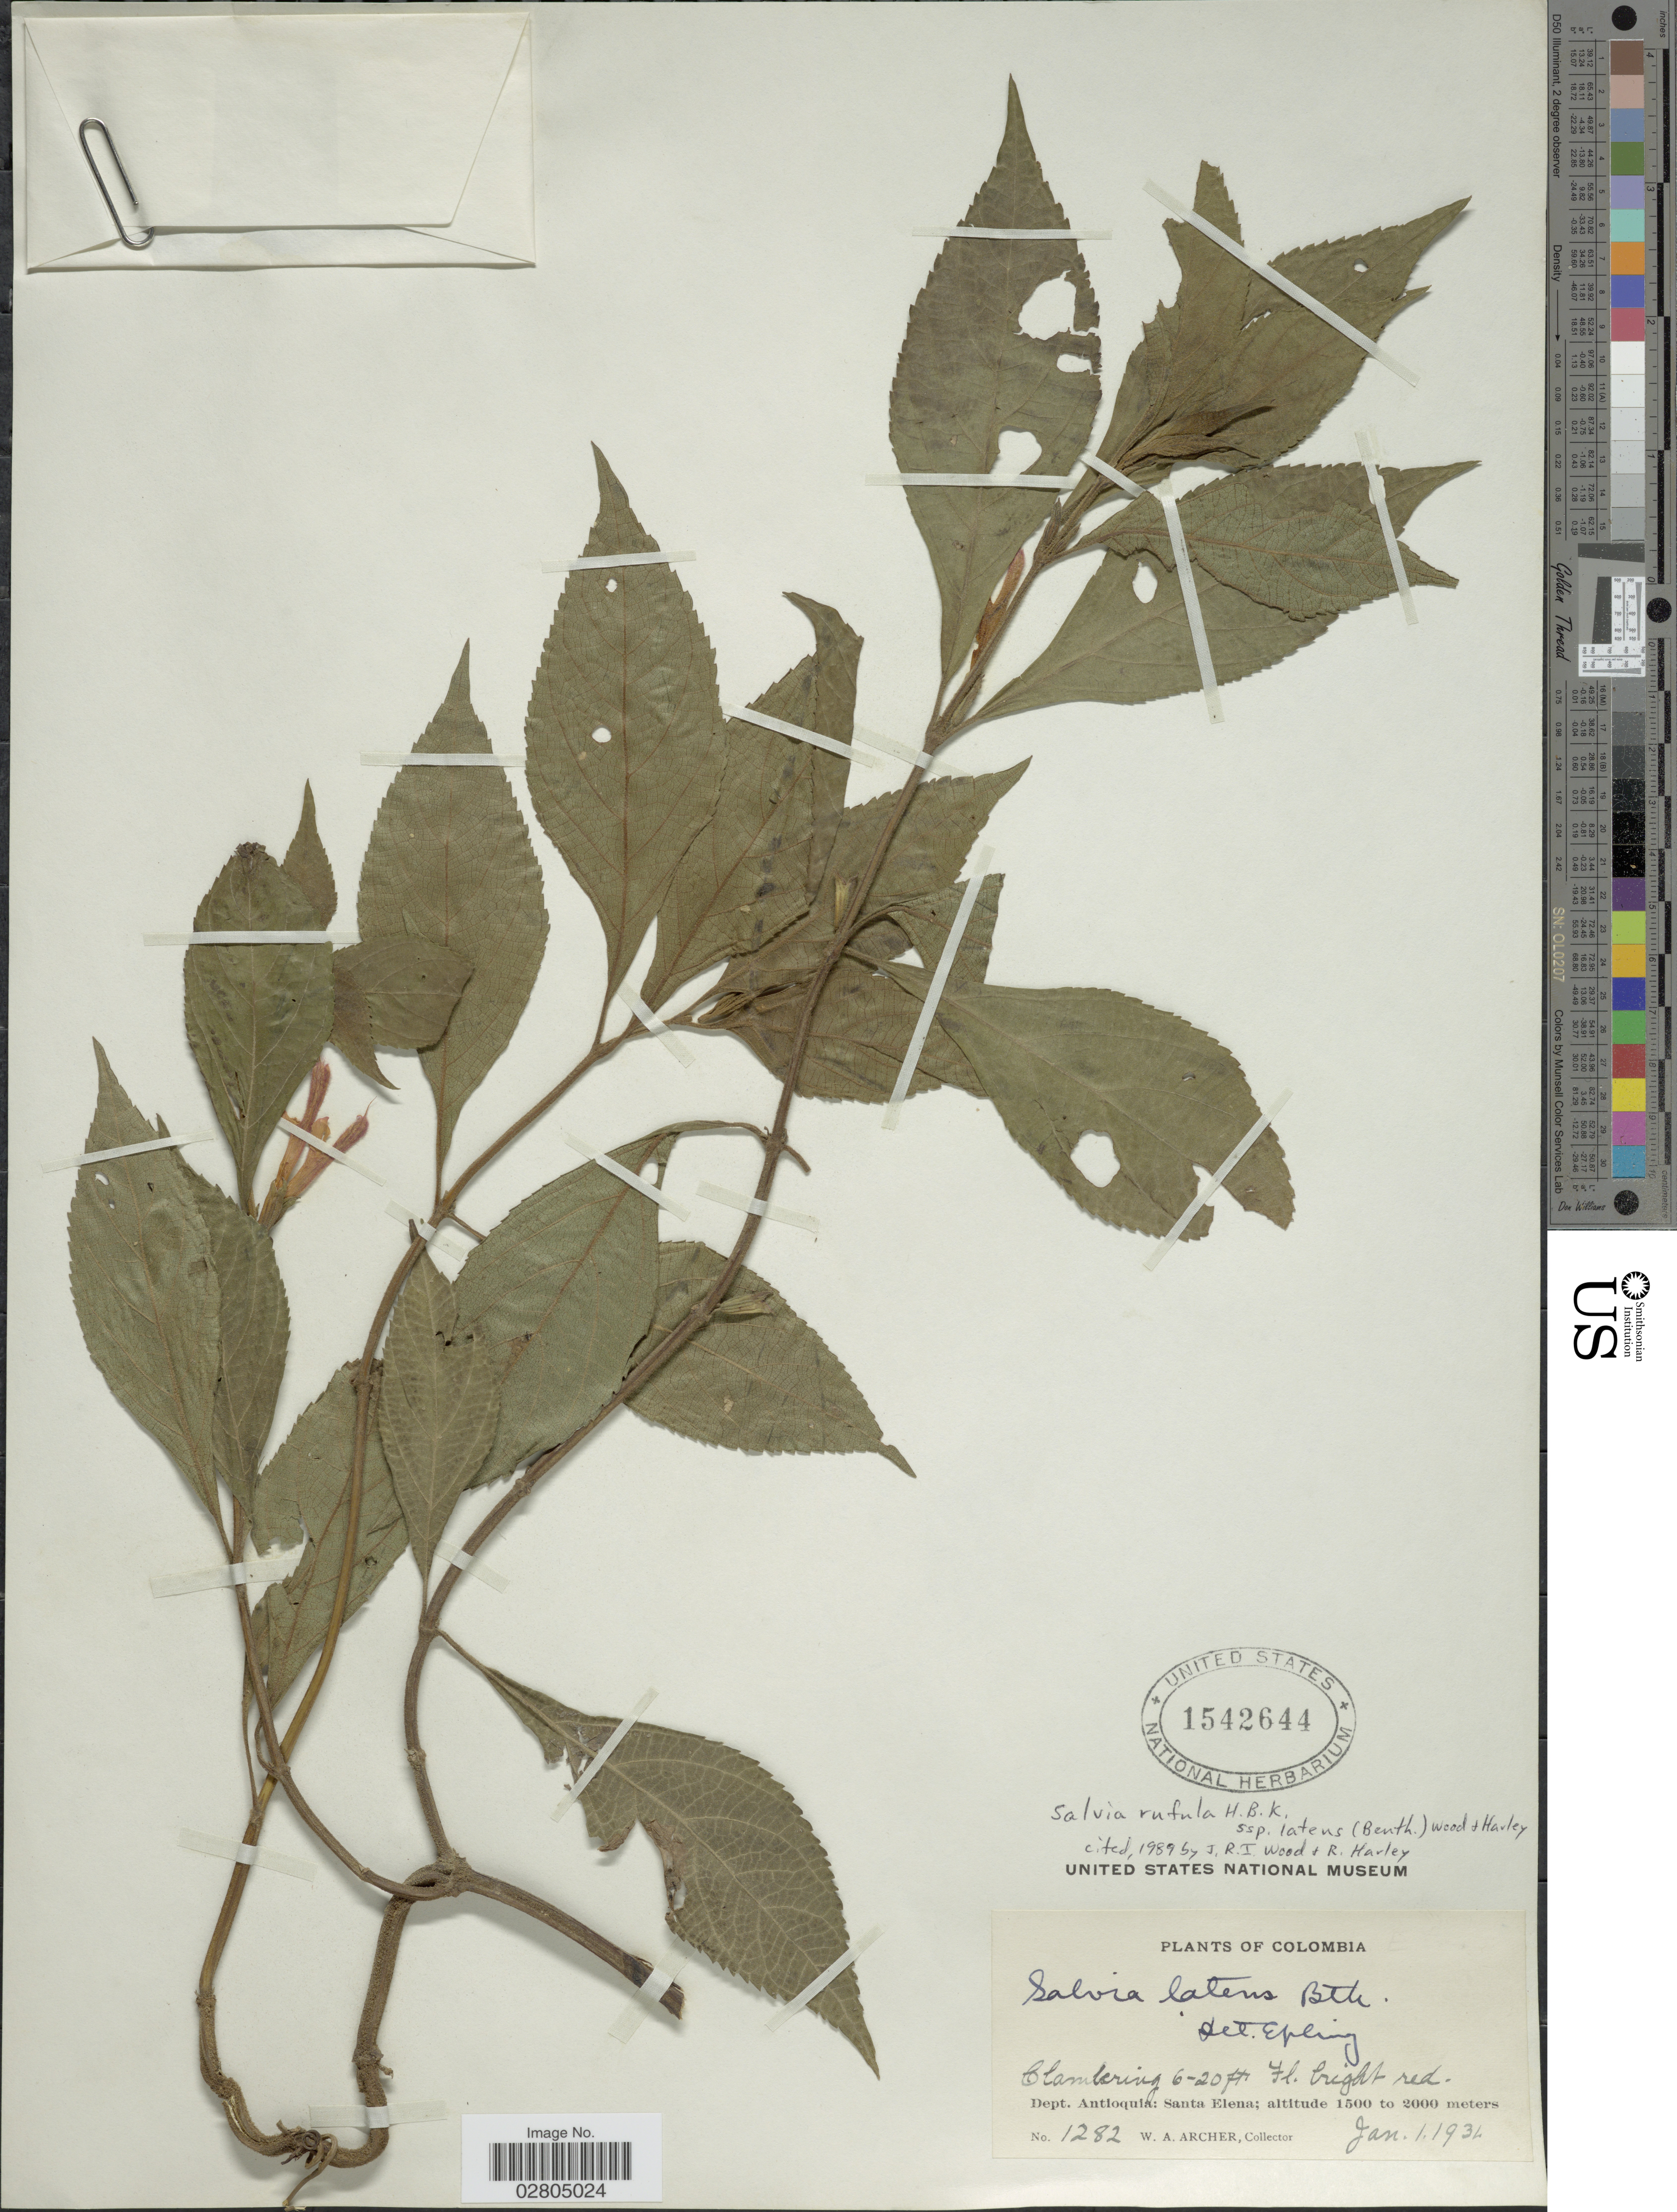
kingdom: Plantae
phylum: Tracheophyta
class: Magnoliopsida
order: Lamiales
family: Lamiaceae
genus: Salvia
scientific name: Salvia rufula subsp. latens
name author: (Benth.) J.R.I. Wood & Harley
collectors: W. A. Archer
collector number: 1282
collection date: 1934-01-01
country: Colombia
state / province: Antioquia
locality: Dept. Antioquia, Santa Elena.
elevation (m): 1500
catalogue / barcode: US 1542644